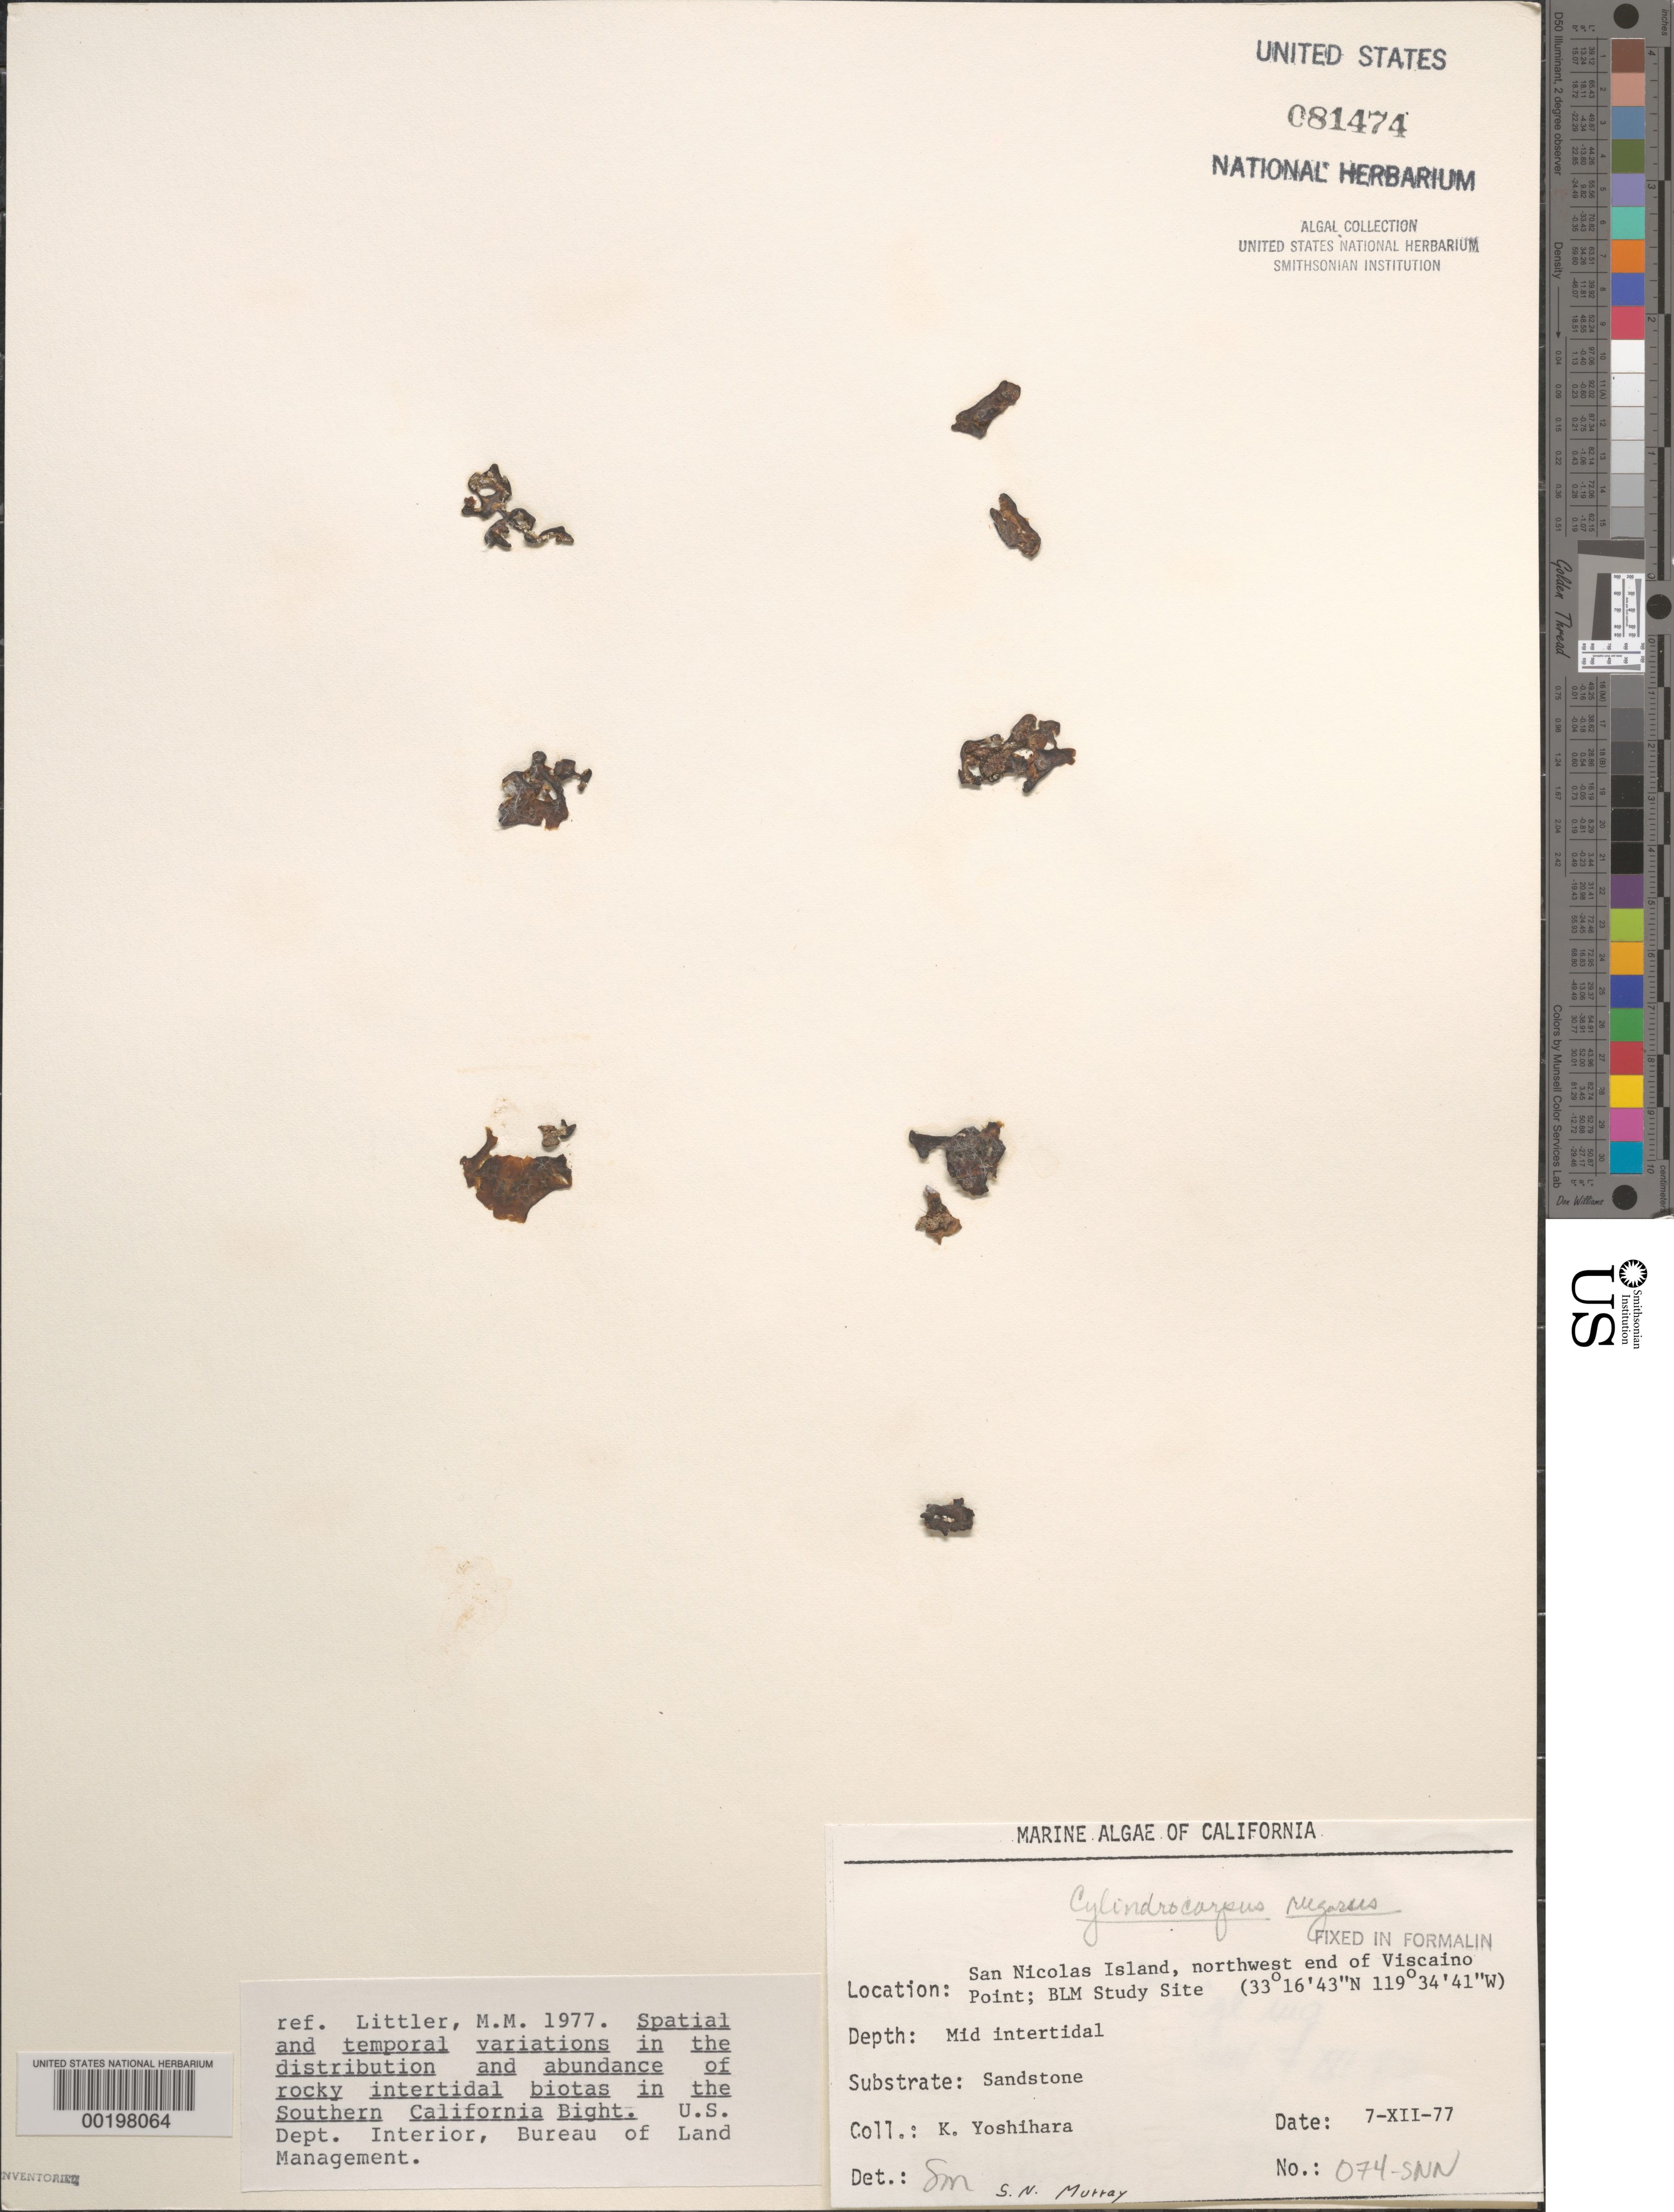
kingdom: Chromista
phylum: Ochrophyta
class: Phaeophyceae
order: Ectocarpales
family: Petrospongiaceae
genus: Petrospongium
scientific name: Petrospongium rugosum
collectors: K. Yoshihara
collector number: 074-SNN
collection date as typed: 07 Dec 1977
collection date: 1977-12-07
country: United States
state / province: California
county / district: Ventura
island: San Nicolas Island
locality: Northwest end of Vizcaino Point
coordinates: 33 16'43"N, 119 16'41"W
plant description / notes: BLM-SOCALBIGHT Rocky Intertidal Survey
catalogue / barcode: US 81474